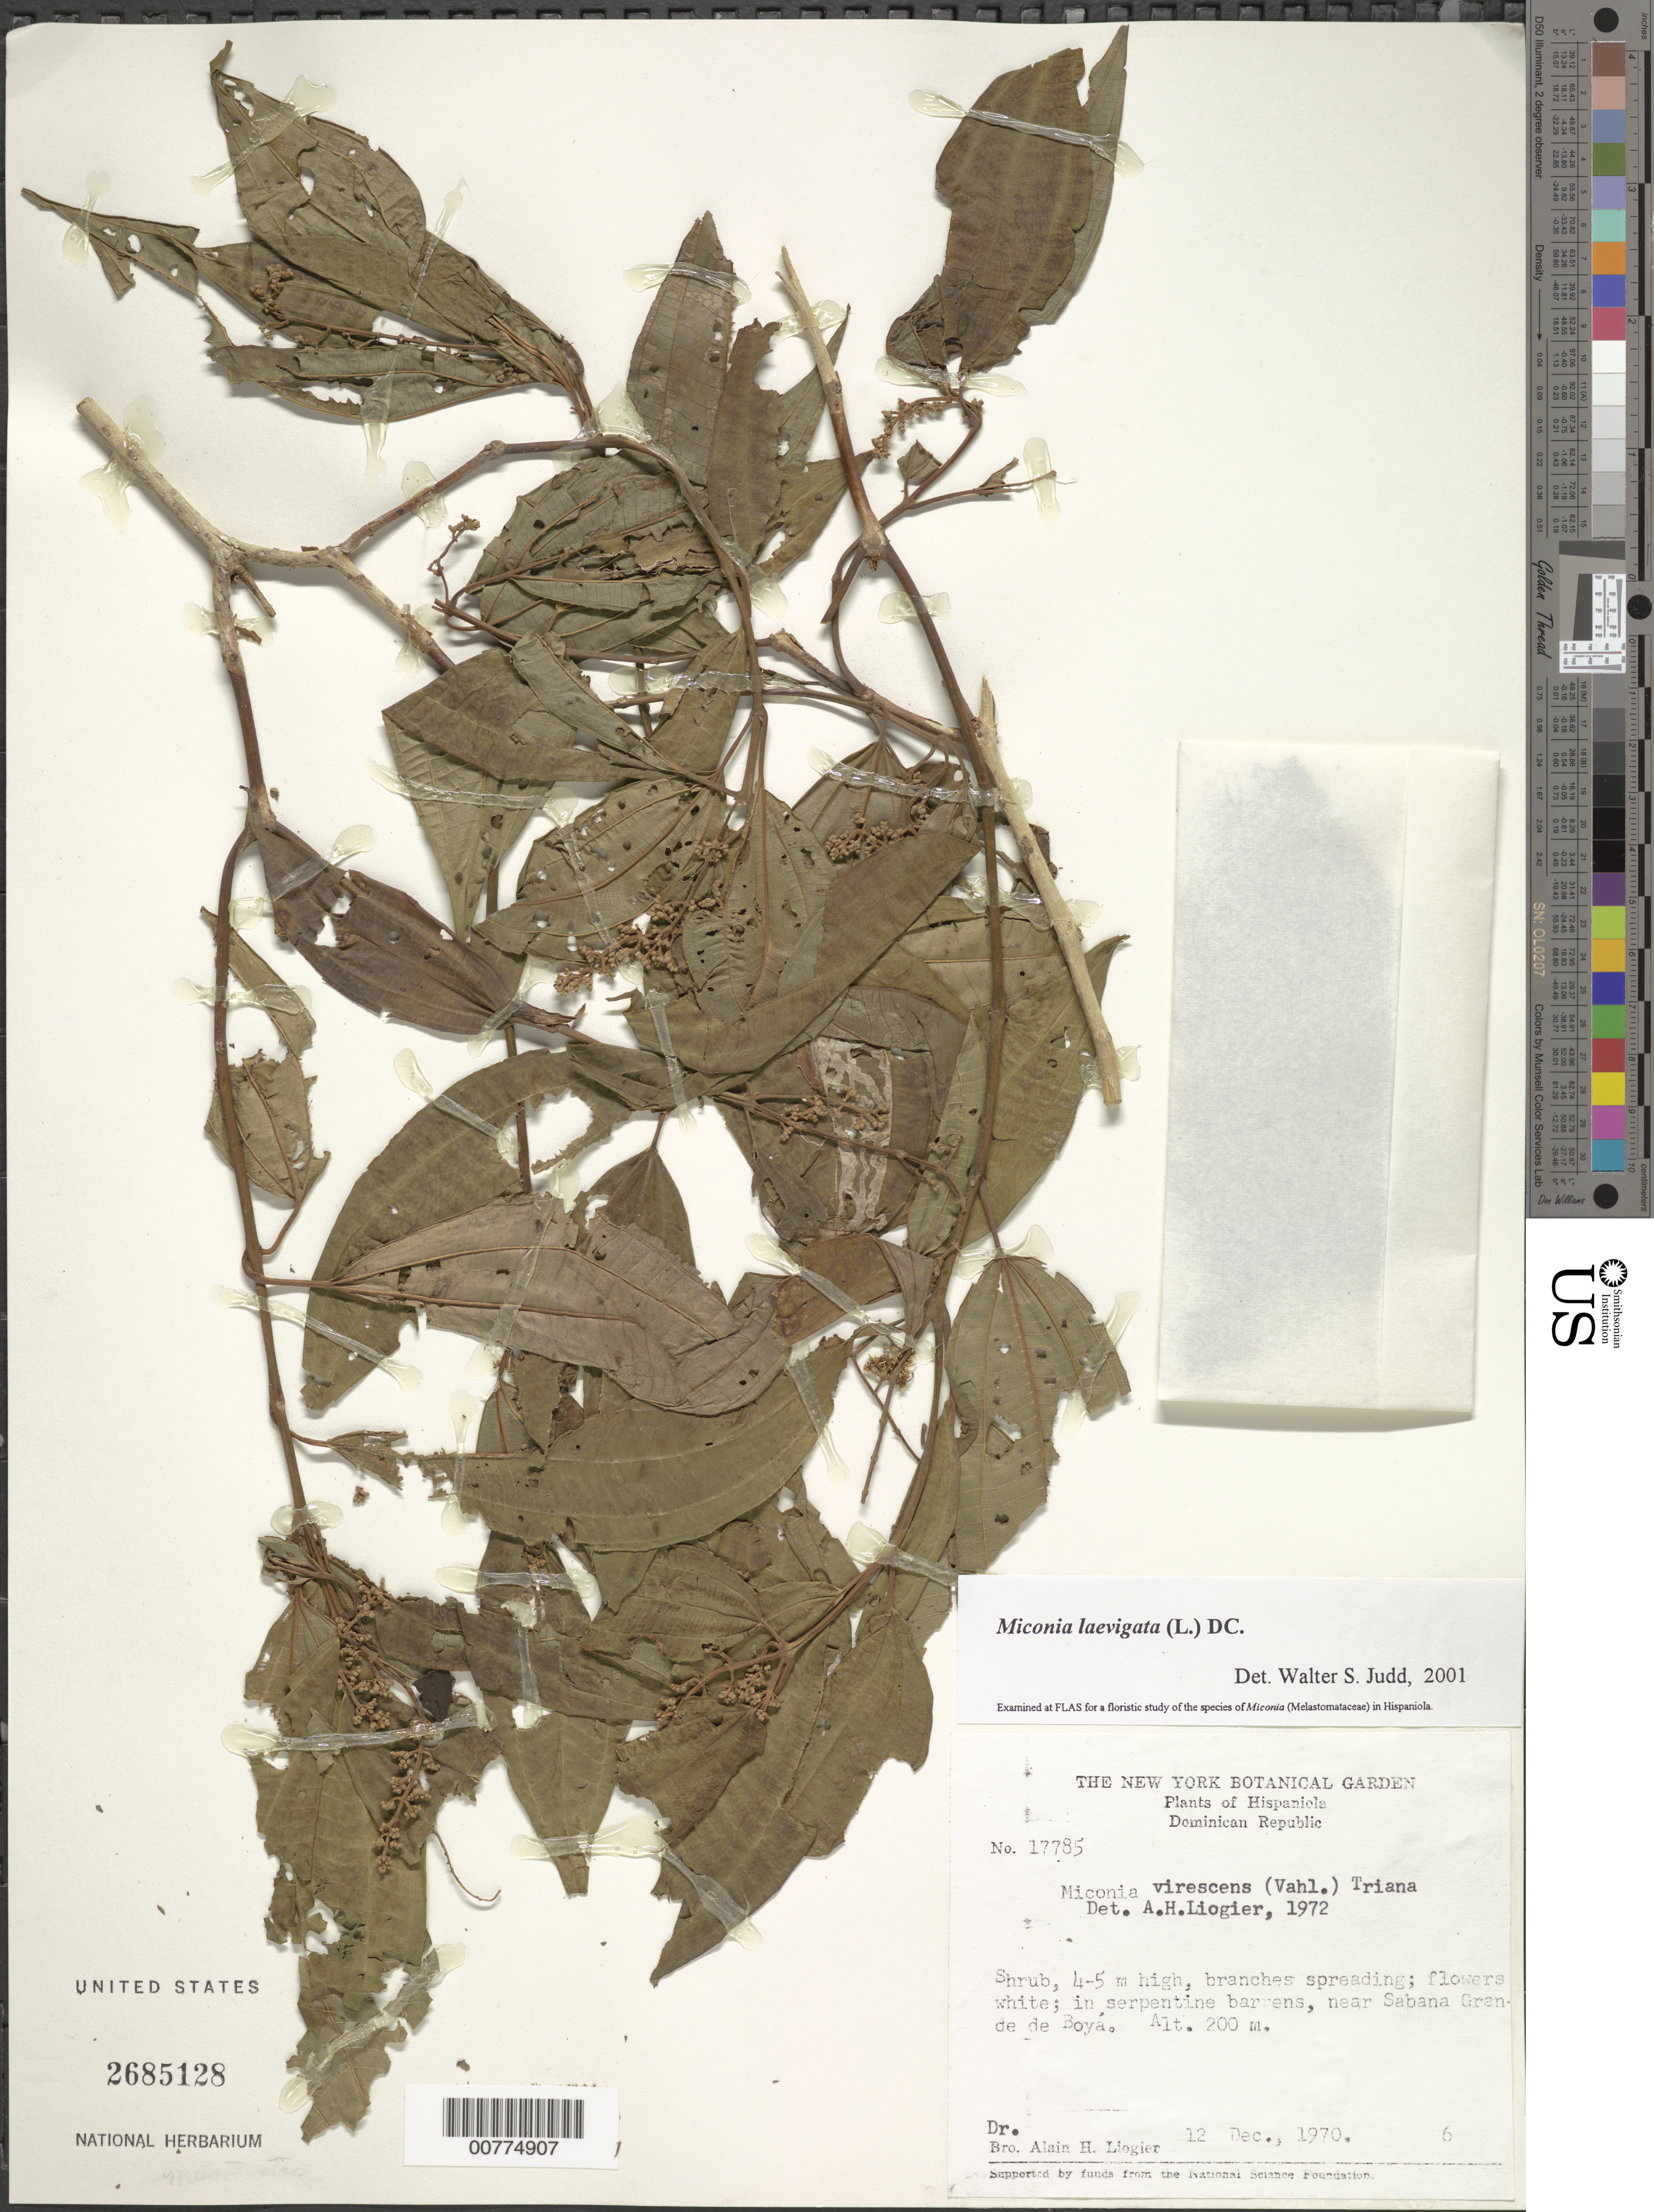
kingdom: Plantae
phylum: Tracheophyta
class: Magnoliopsida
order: Myrtales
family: Melastomataceae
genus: Miconia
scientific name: Miconia laevigata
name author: (L.) D. Don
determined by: Judd, Walter S.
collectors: A. H. Liogier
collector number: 17785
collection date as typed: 12 Dec 1970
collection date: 1970-12-12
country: Dominican Republic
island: Hispaniola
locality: Near Sabana Grande de Boya.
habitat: In Serpentine barrens.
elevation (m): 200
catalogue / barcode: US 2685128